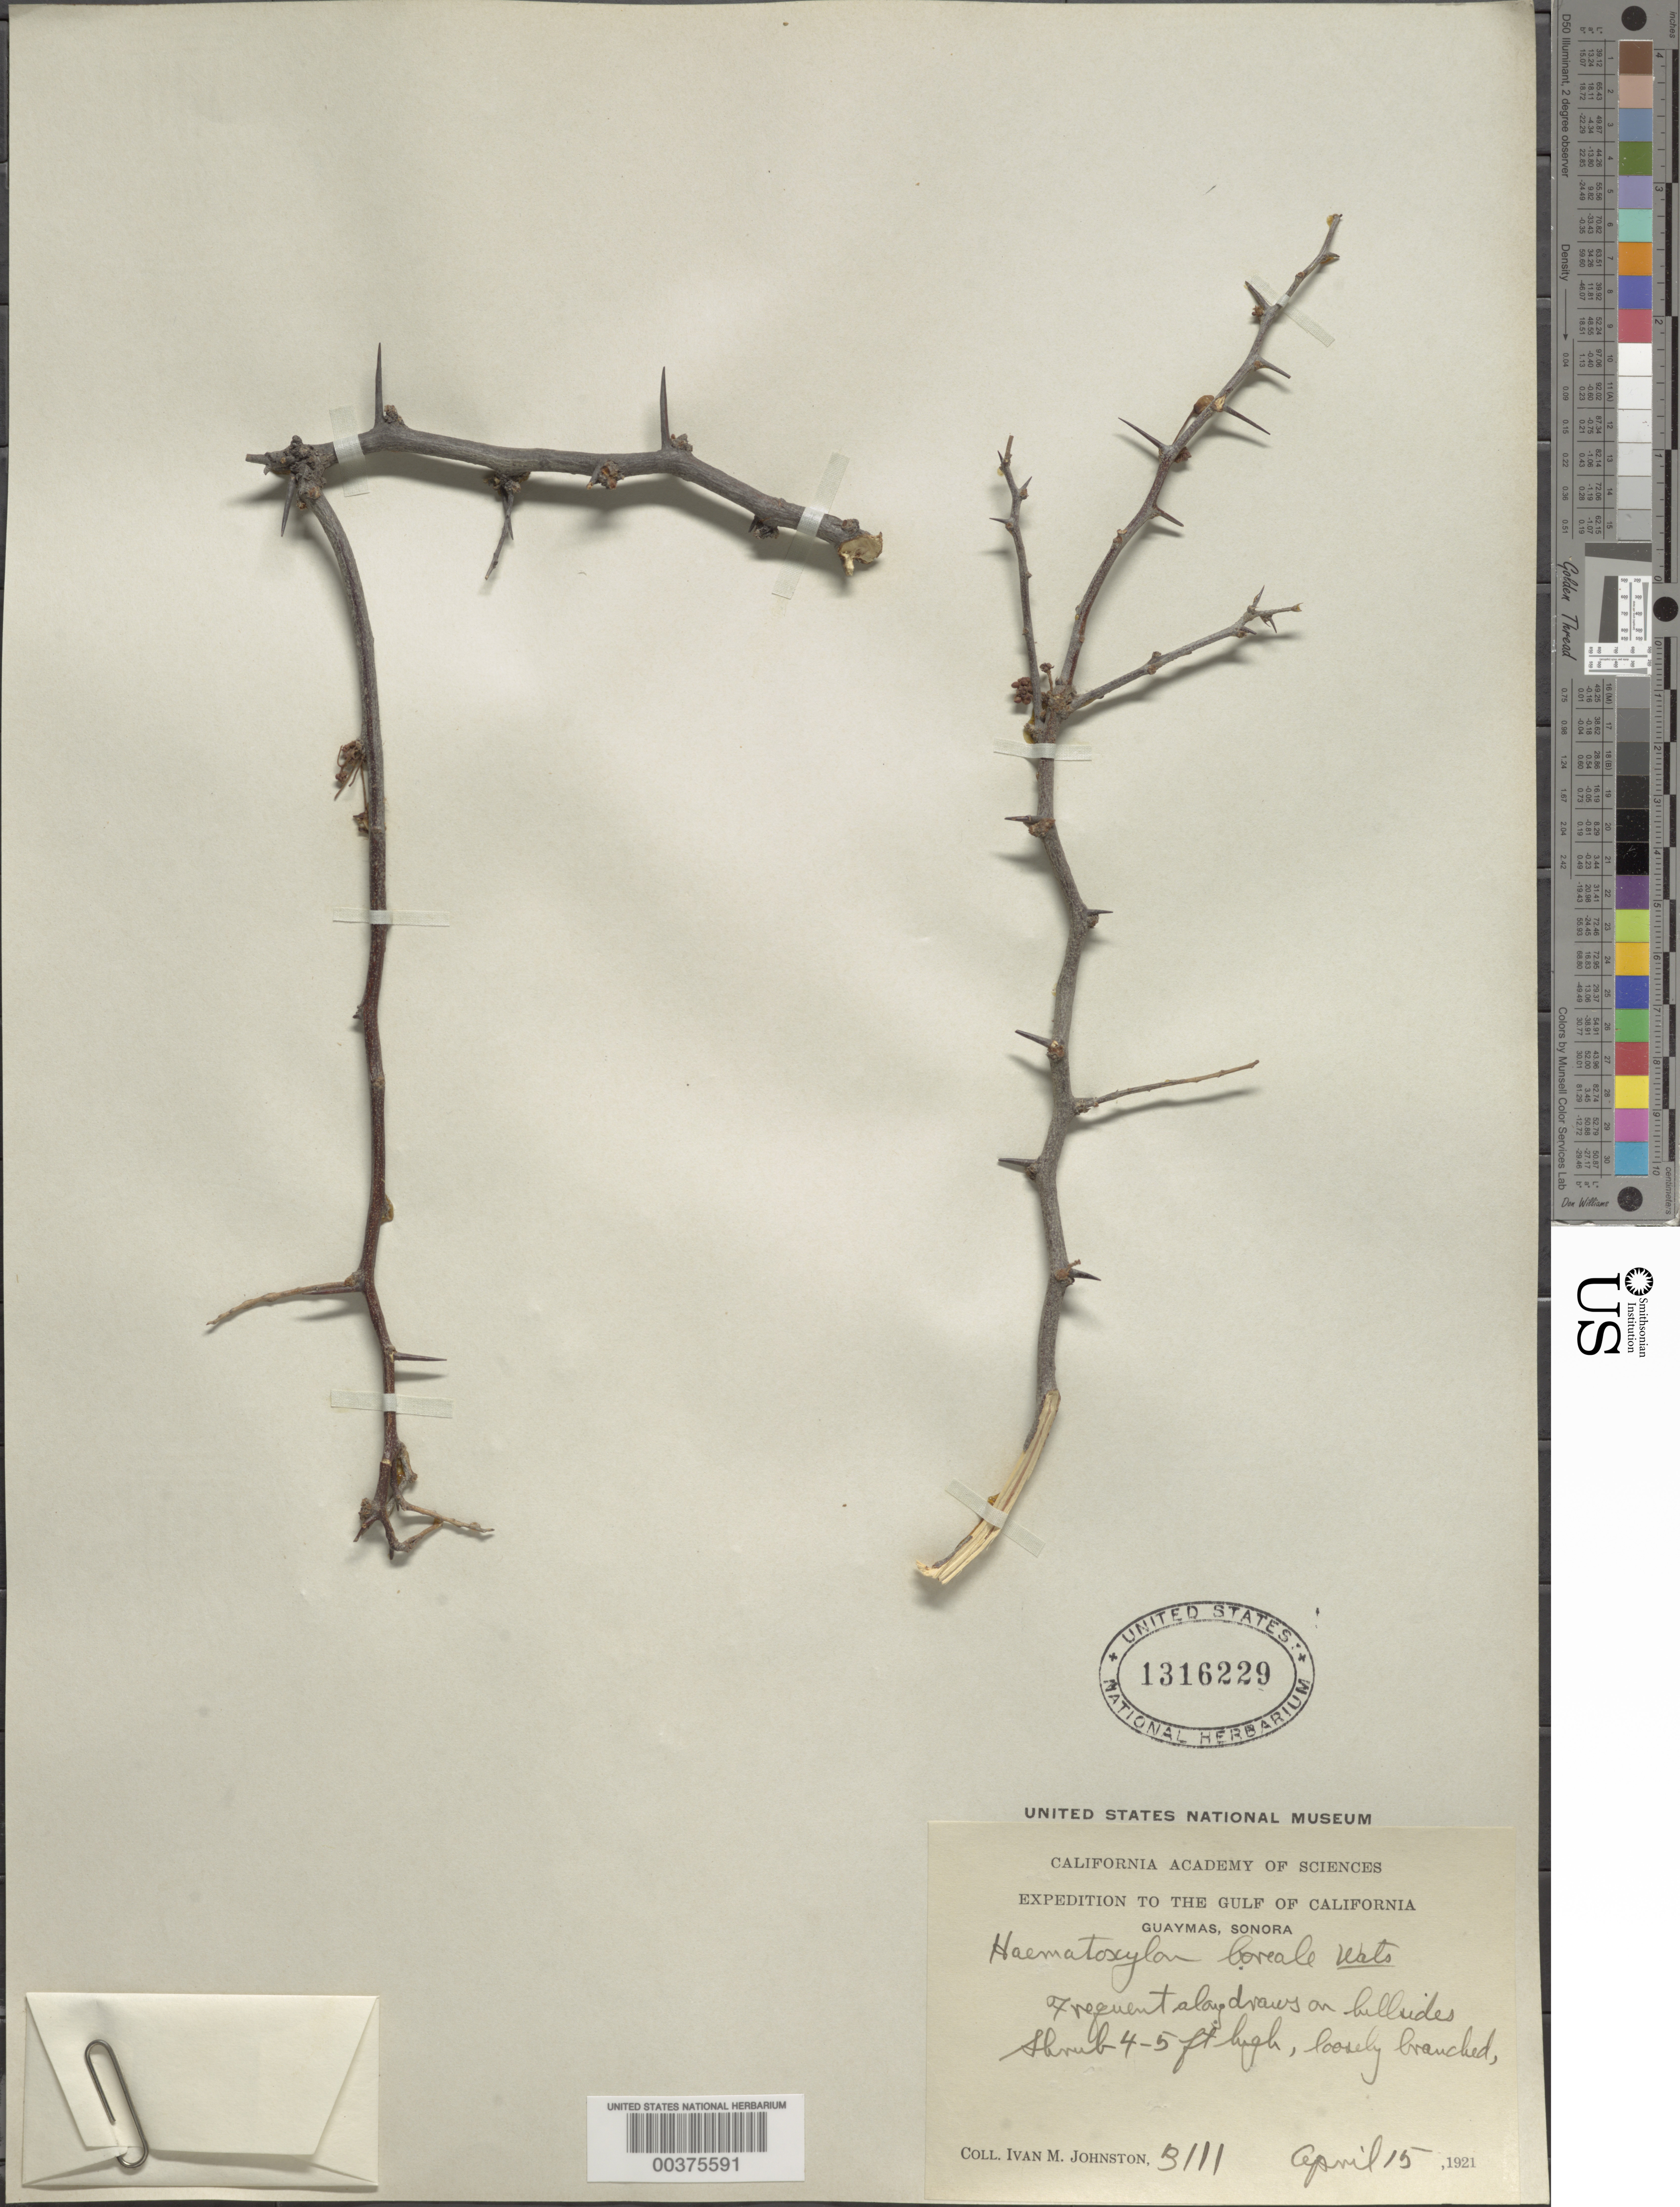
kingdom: Plantae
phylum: Tracheophyta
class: Magnoliopsida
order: Fabales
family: Fabaceae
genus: Haematoxylum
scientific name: Haematoxylum brasiletto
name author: H. Karst.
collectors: I.M. Johnston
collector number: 3111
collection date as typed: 15 Apr 1921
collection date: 1921-04-15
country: Mexico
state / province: Sonora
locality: Guaymas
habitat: Along draws on hillsides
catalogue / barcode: US 1316229